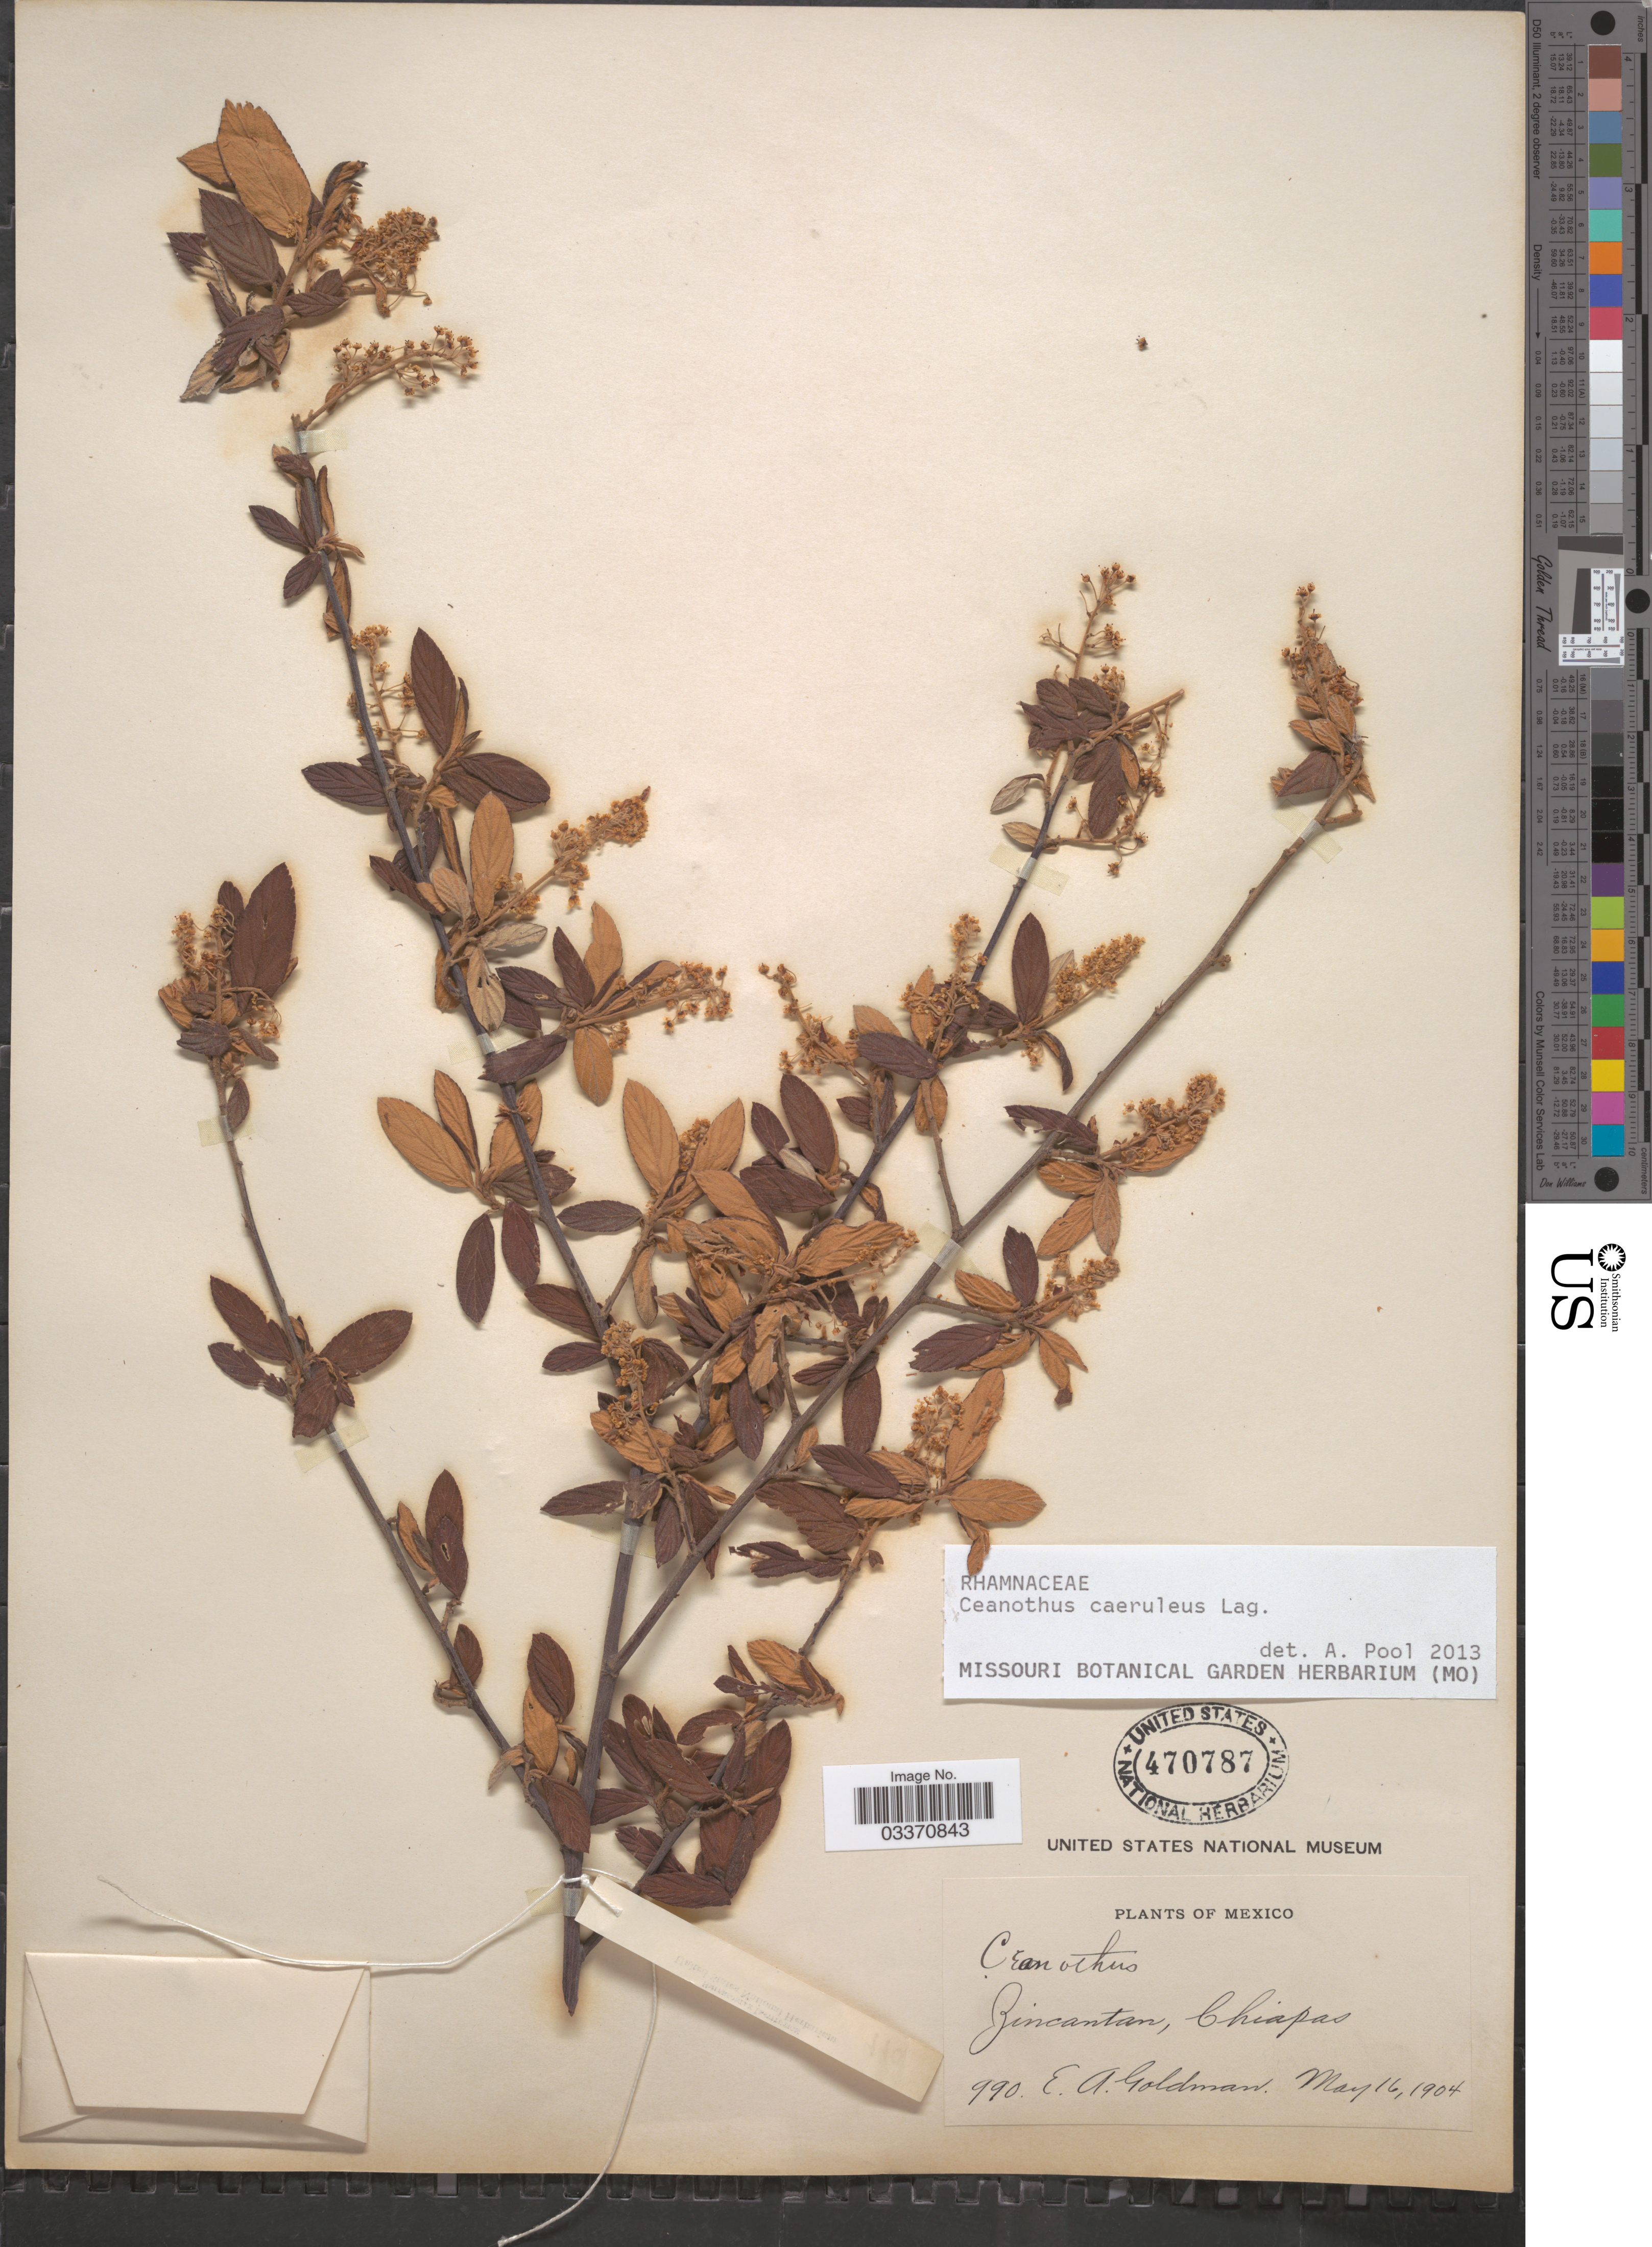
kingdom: Plantae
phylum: Tracheophyta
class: Magnoliopsida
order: Rosales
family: Rhamnaceae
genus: Ceanothus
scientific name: Ceanothus caeruleus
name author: Lag.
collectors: E. A. Goldman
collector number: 990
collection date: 1904-05-16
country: Mexico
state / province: Chiapas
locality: Zincantan.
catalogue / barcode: US 470787